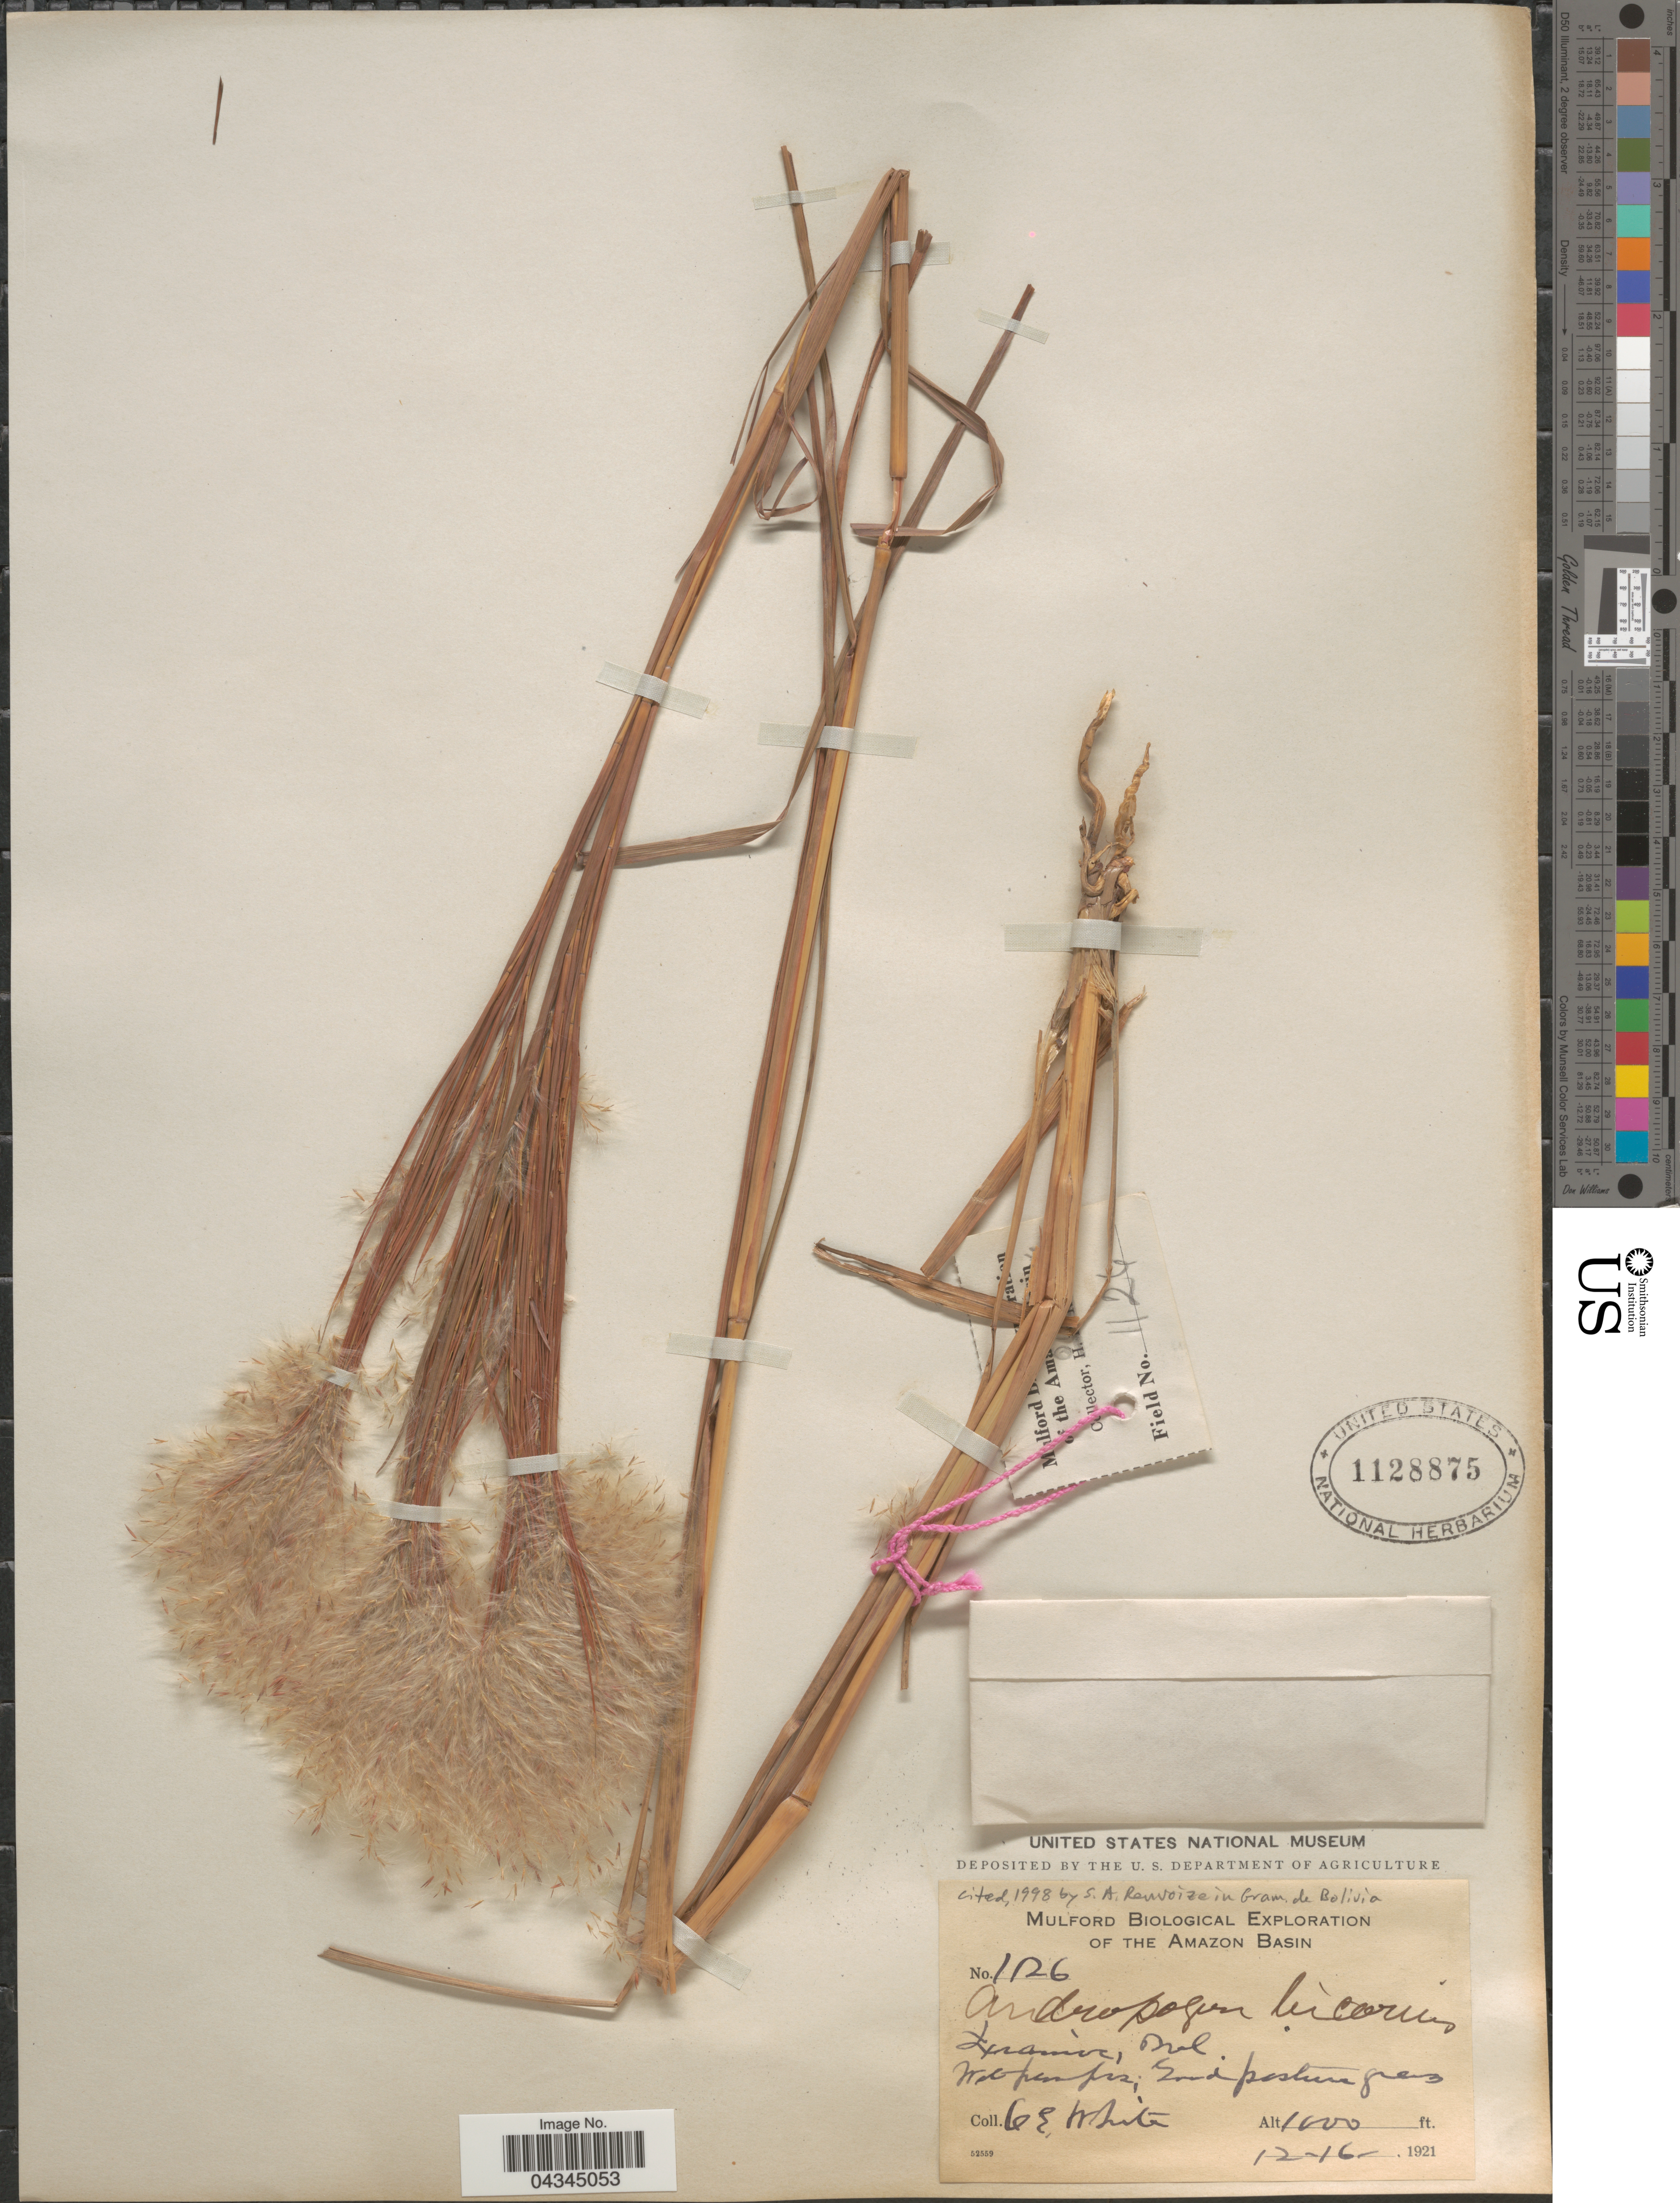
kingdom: Plantae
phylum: Tracheophyta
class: Liliopsida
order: Poales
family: Poaceae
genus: Andropogon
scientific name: Andropogon bicornis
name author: L.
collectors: O. E. White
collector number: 1126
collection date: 1921-12-16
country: Bolivia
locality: Mulford Biological Exploration of the Amazon Basin. Wet pampas; Sand pasture grass.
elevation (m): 305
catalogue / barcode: US 1128875